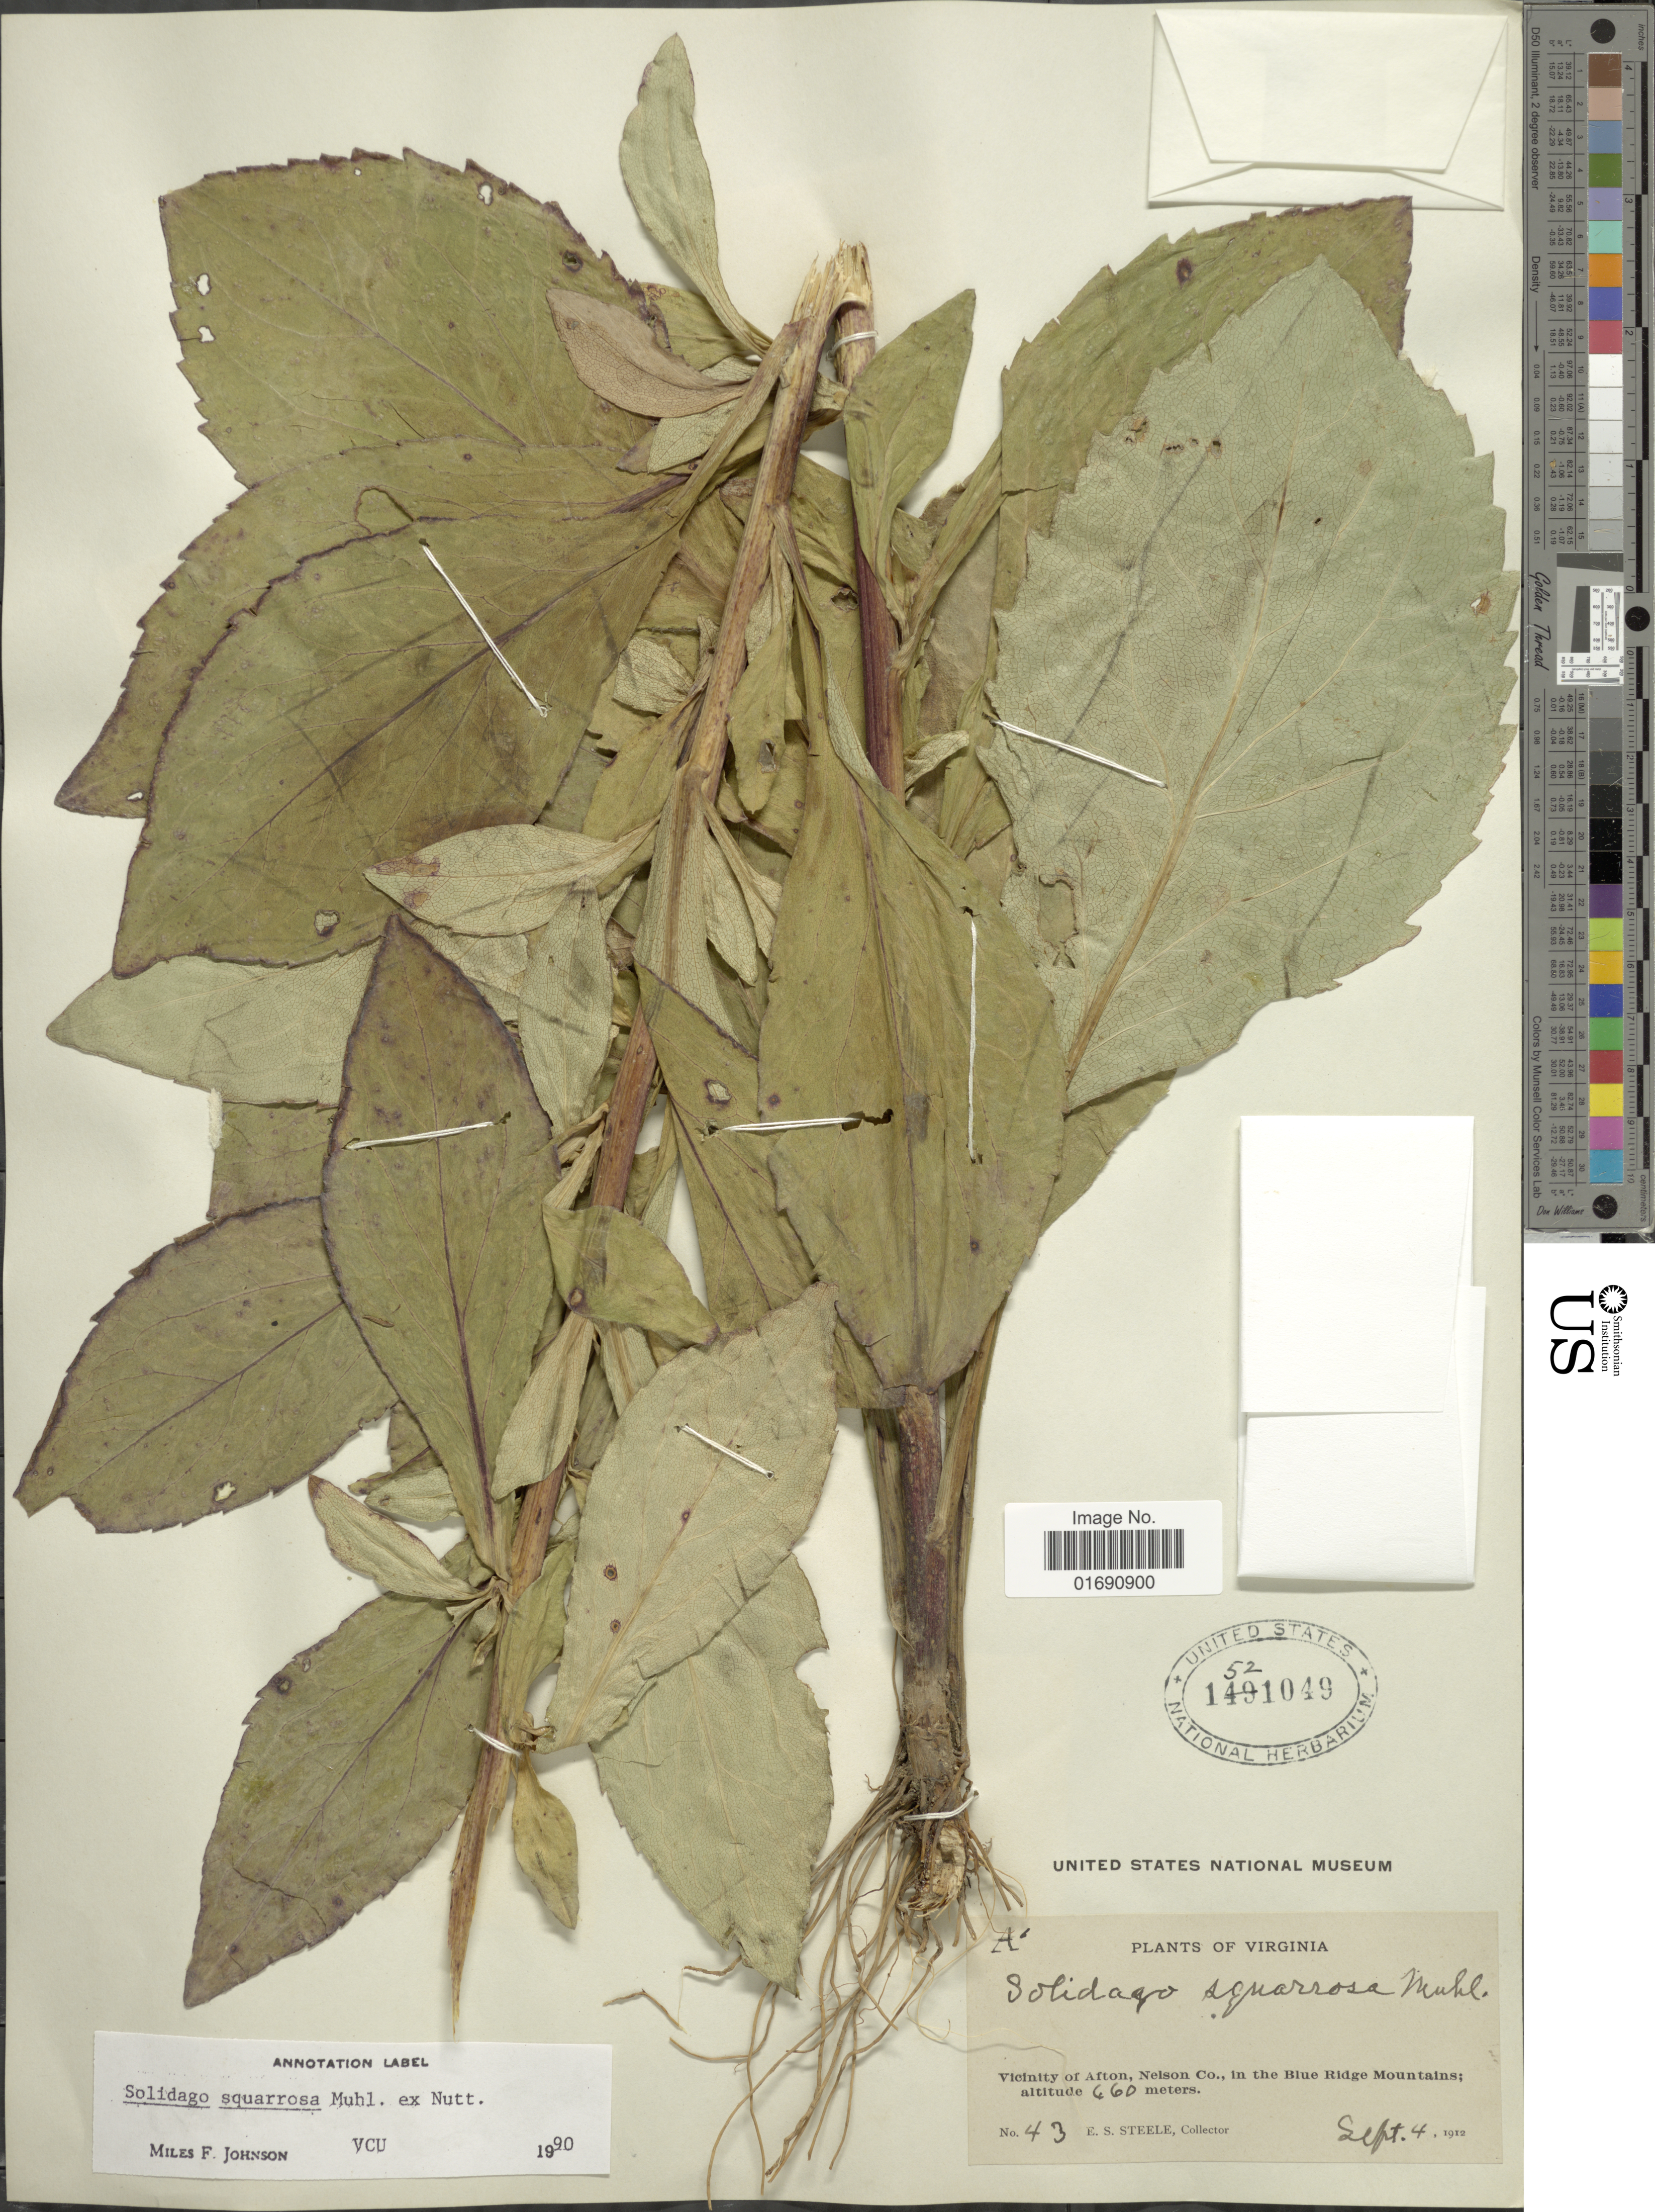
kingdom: Plantae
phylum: Tracheophyta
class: Magnoliopsida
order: Asterales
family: Asteraceae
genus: Solidago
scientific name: Solidago squarrosa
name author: Muhl.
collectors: E. Steele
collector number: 43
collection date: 1912-09-04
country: United States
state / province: Virginia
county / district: Nelson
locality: Vicinity of Afton, nelson Co., in the Blue Ridge Mountains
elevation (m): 460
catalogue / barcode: US 1521049